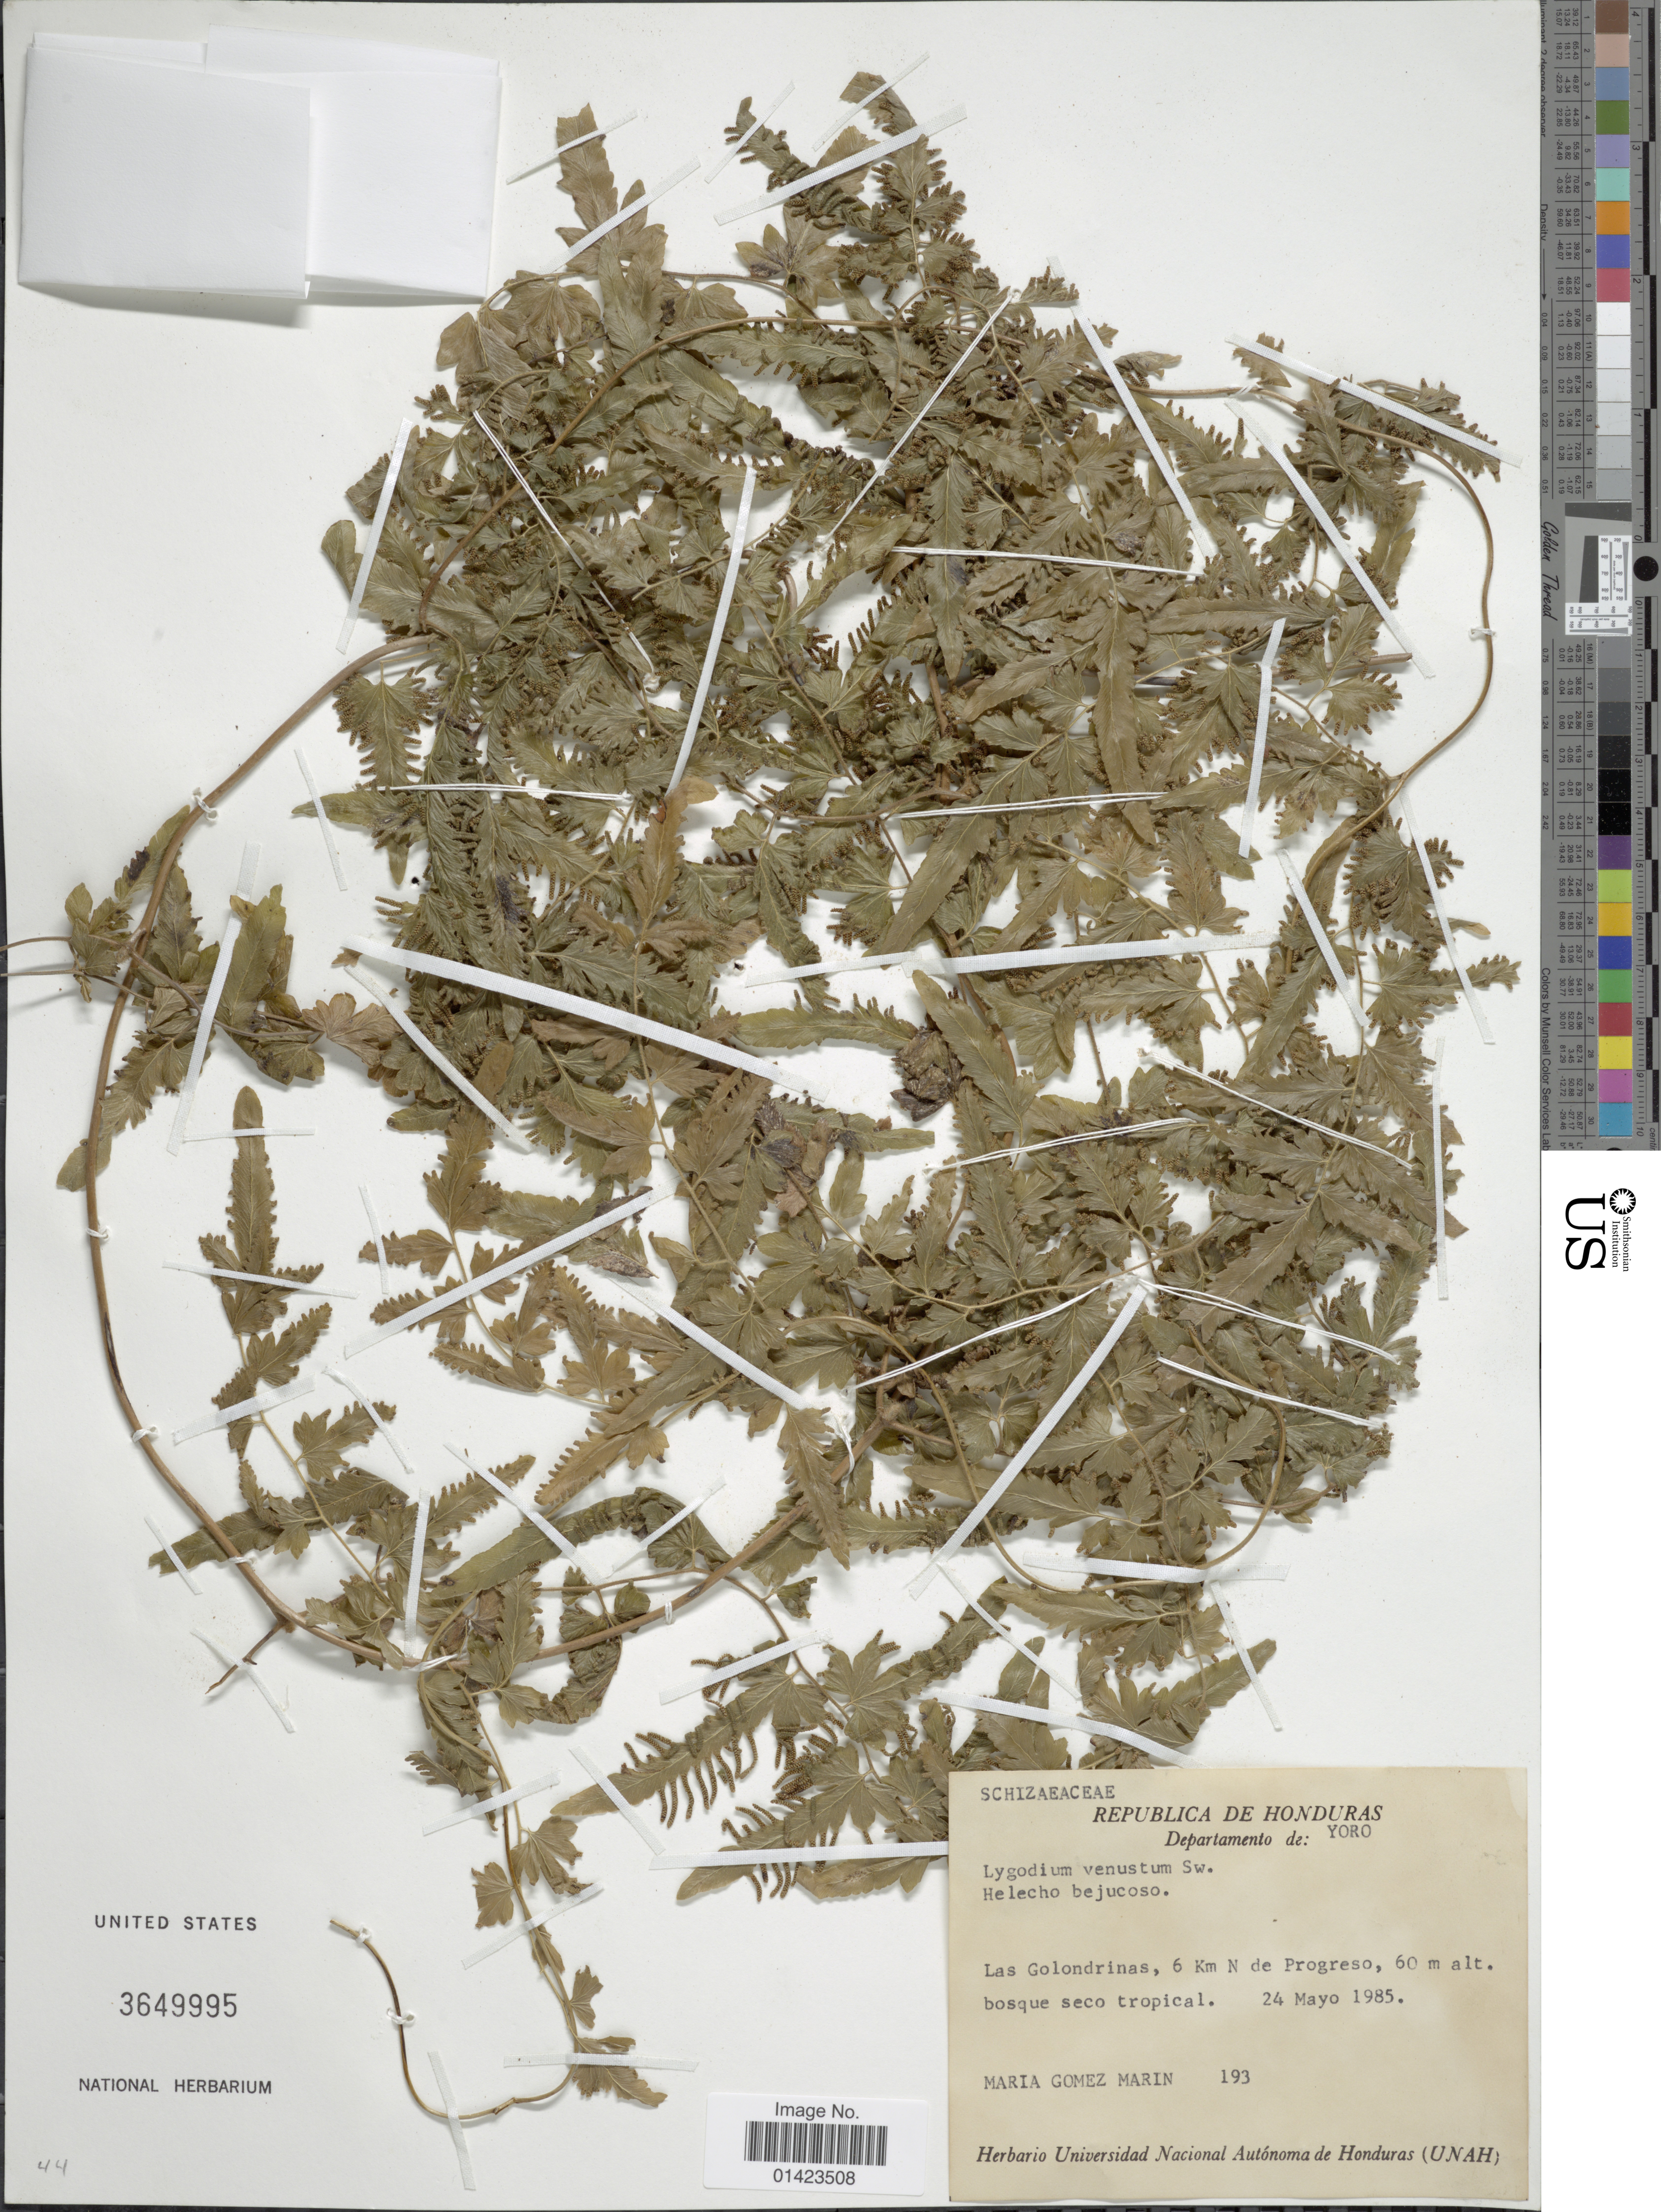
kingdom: Plantae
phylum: Tracheophyta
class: Polypodiopsida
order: Schizaeales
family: Lygodiaceae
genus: Lygodium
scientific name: Lygodium venustum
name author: Sw.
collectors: M. Marin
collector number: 193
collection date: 1985-05-24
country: Honduras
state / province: Yoro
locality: Republica de Honduras, Departamento de : Yoro, Las Golondrinas, 6 Km N de Progreso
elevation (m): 60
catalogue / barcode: US 3649995